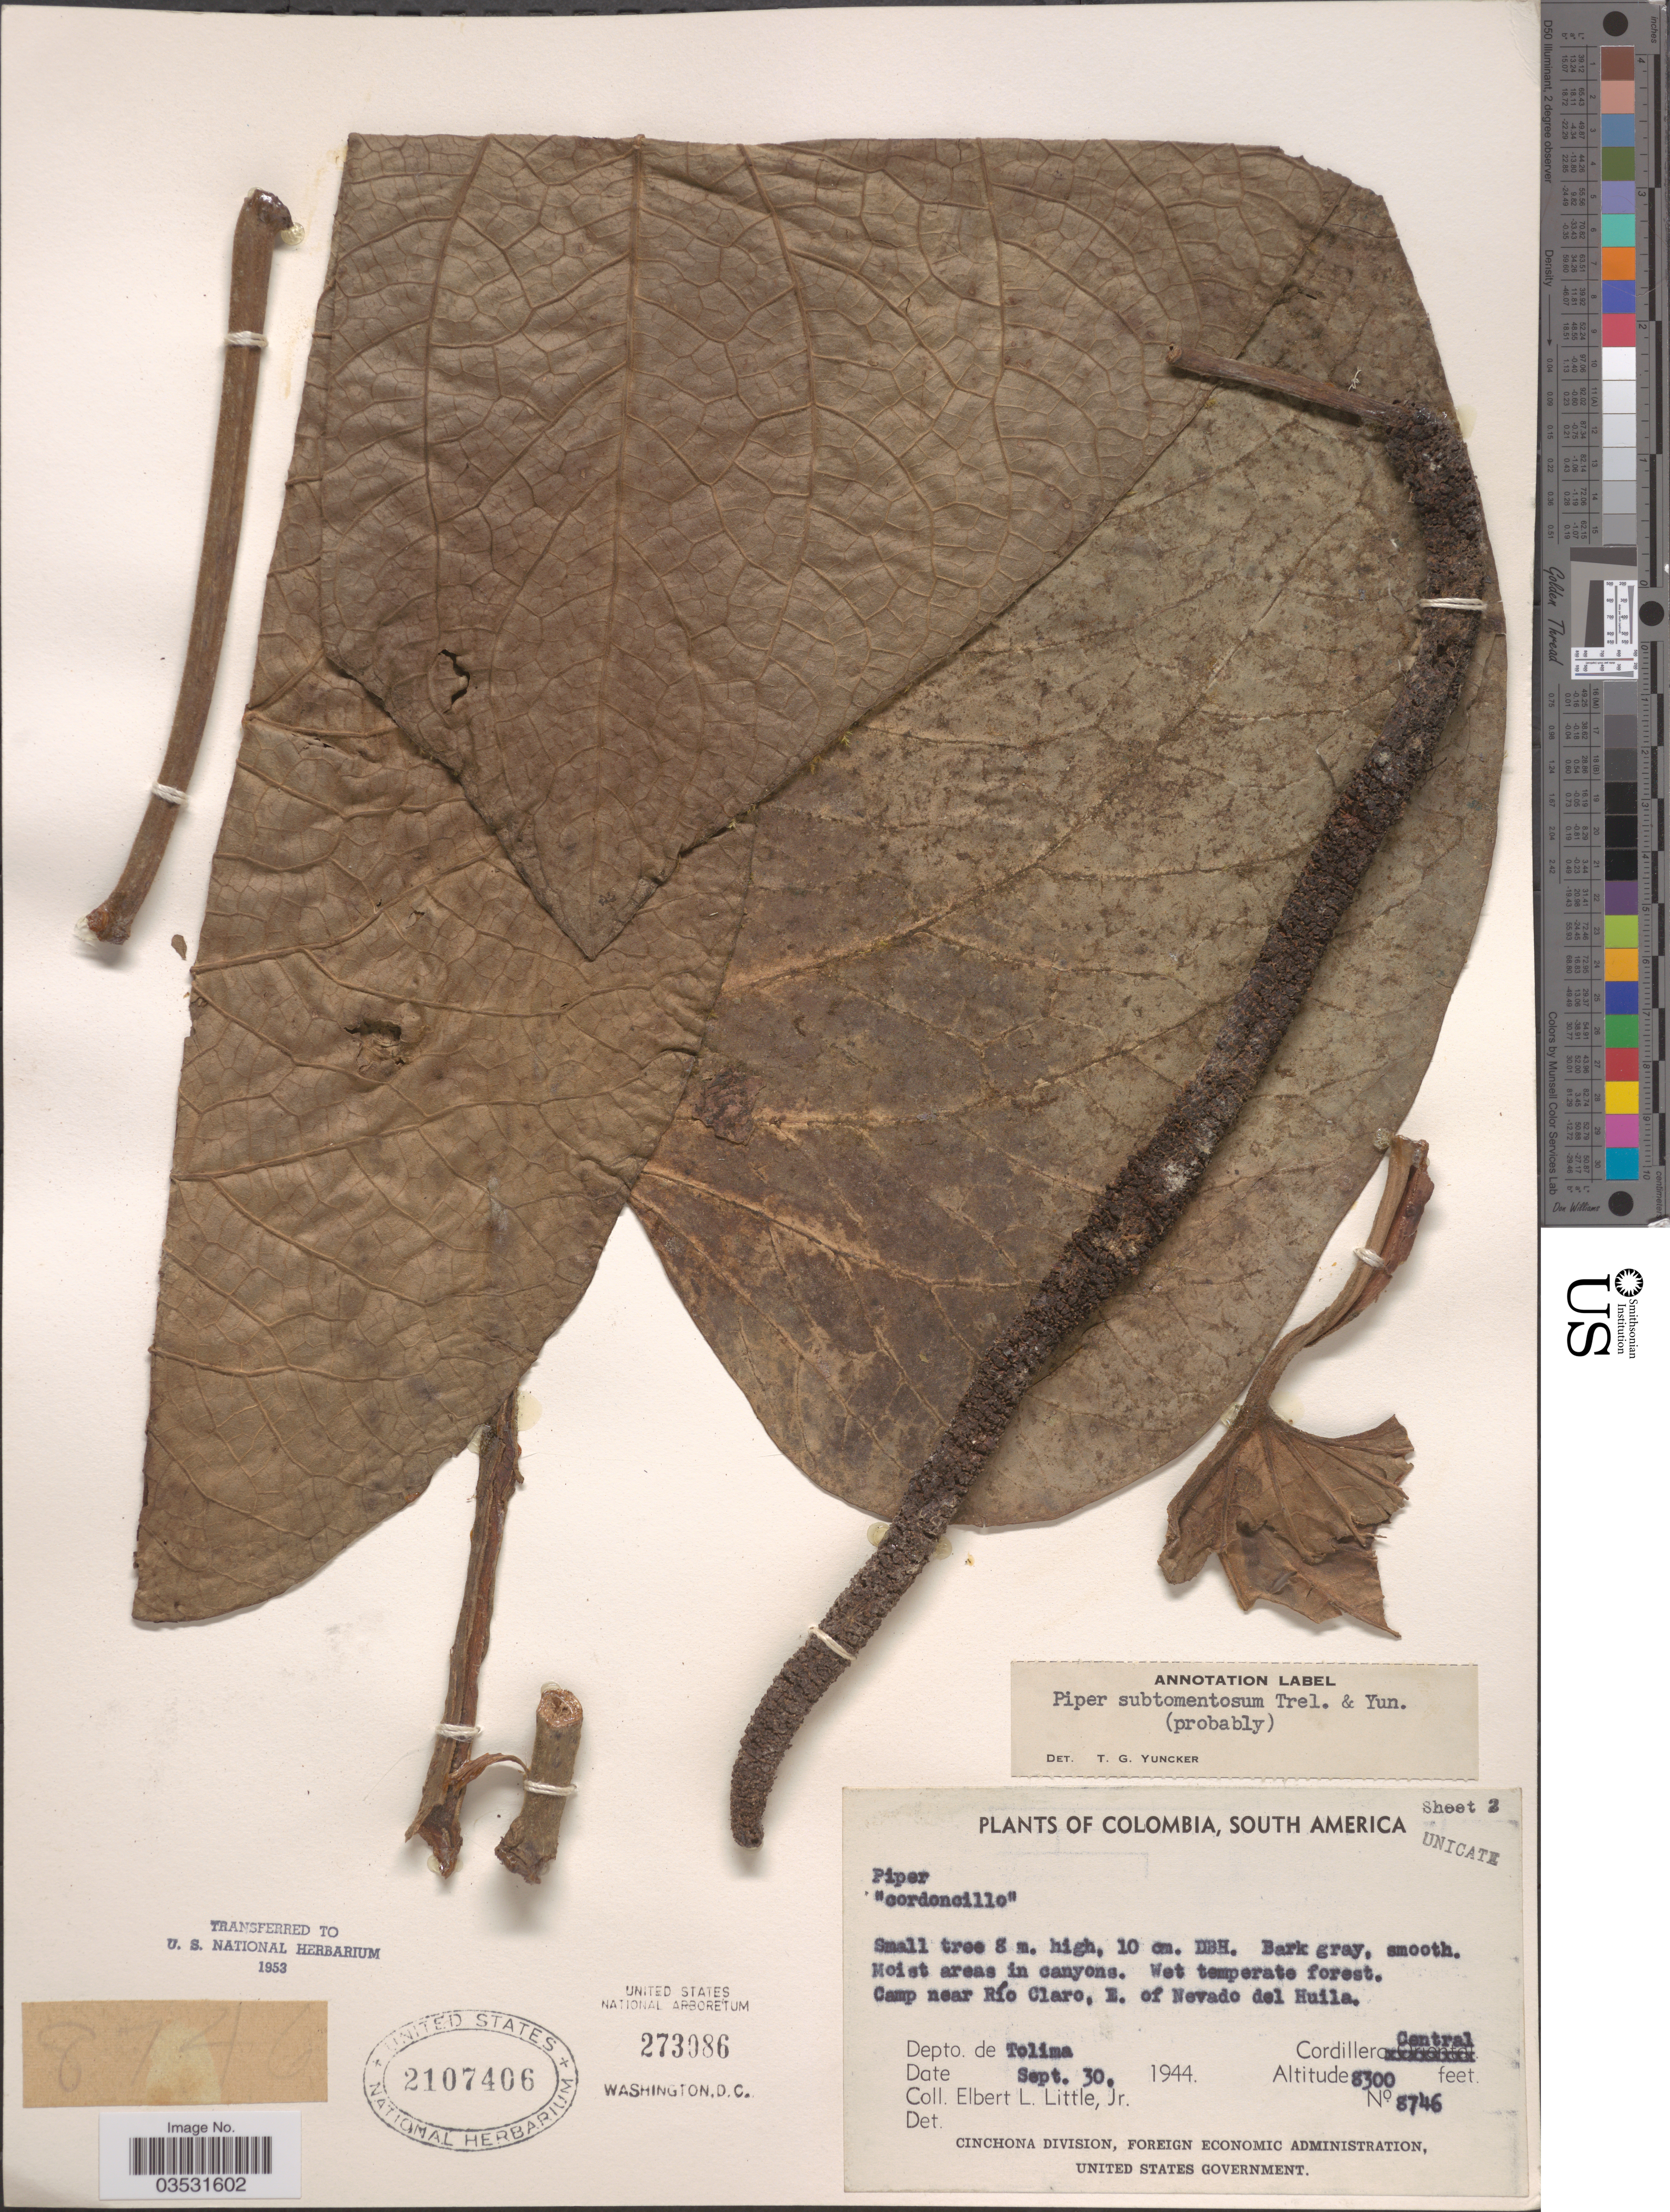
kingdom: Plantae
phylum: Tracheophyta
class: Magnoliopsida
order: Piperales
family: Piperaceae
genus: Piper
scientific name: Piper subtomentosum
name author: Trel. & Yunck.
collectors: E. L. Little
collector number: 8746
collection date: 1944-09-30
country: Colombia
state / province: Tolima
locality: Camp near Río Claro, E. of Nevado del Huila. Depto. de Tolima. Cordillera Central.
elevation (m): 2530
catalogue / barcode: US 2107406